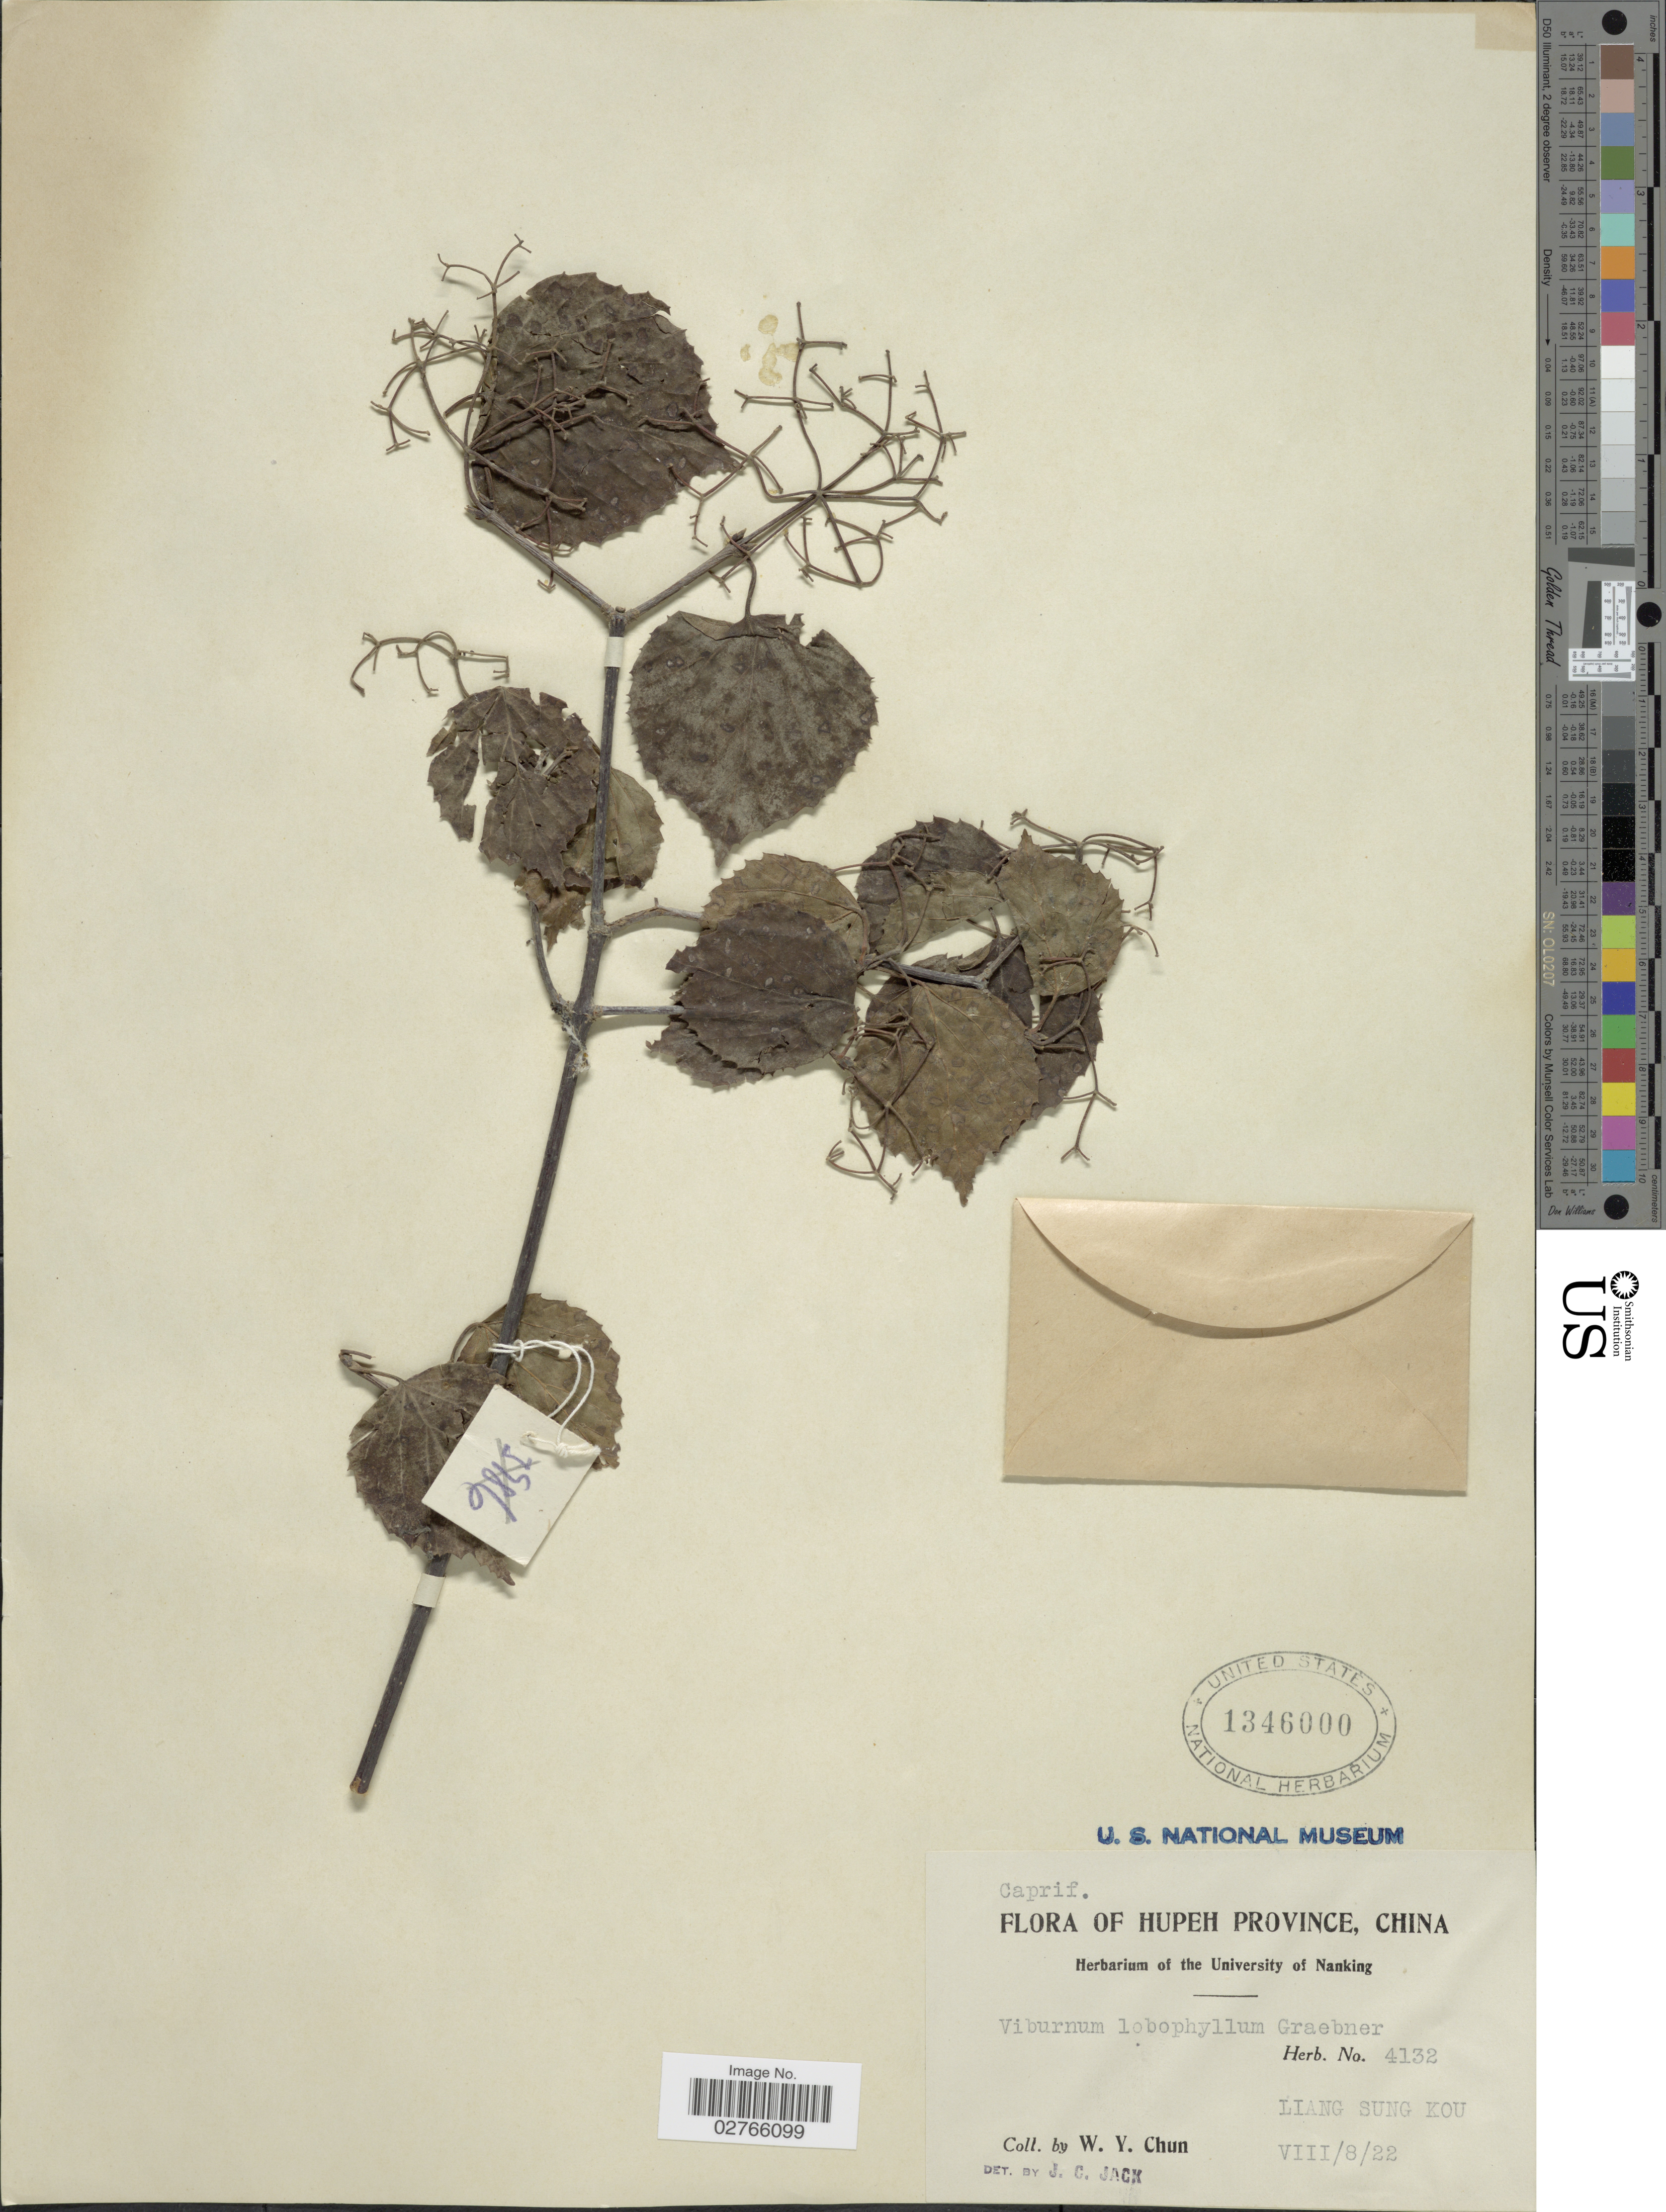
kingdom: Plantae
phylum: Tracheophyta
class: Magnoliopsida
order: Dipsacales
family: Viburnaceae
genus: Viburnum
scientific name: Viburnum lobophyllum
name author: Graebn.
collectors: W. Y. Chun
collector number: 4132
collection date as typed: Transcribed d/m/y: 8/8/22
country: China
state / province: Hubei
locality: Hupeh Province, Liang Sung Kou.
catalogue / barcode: US 1346000